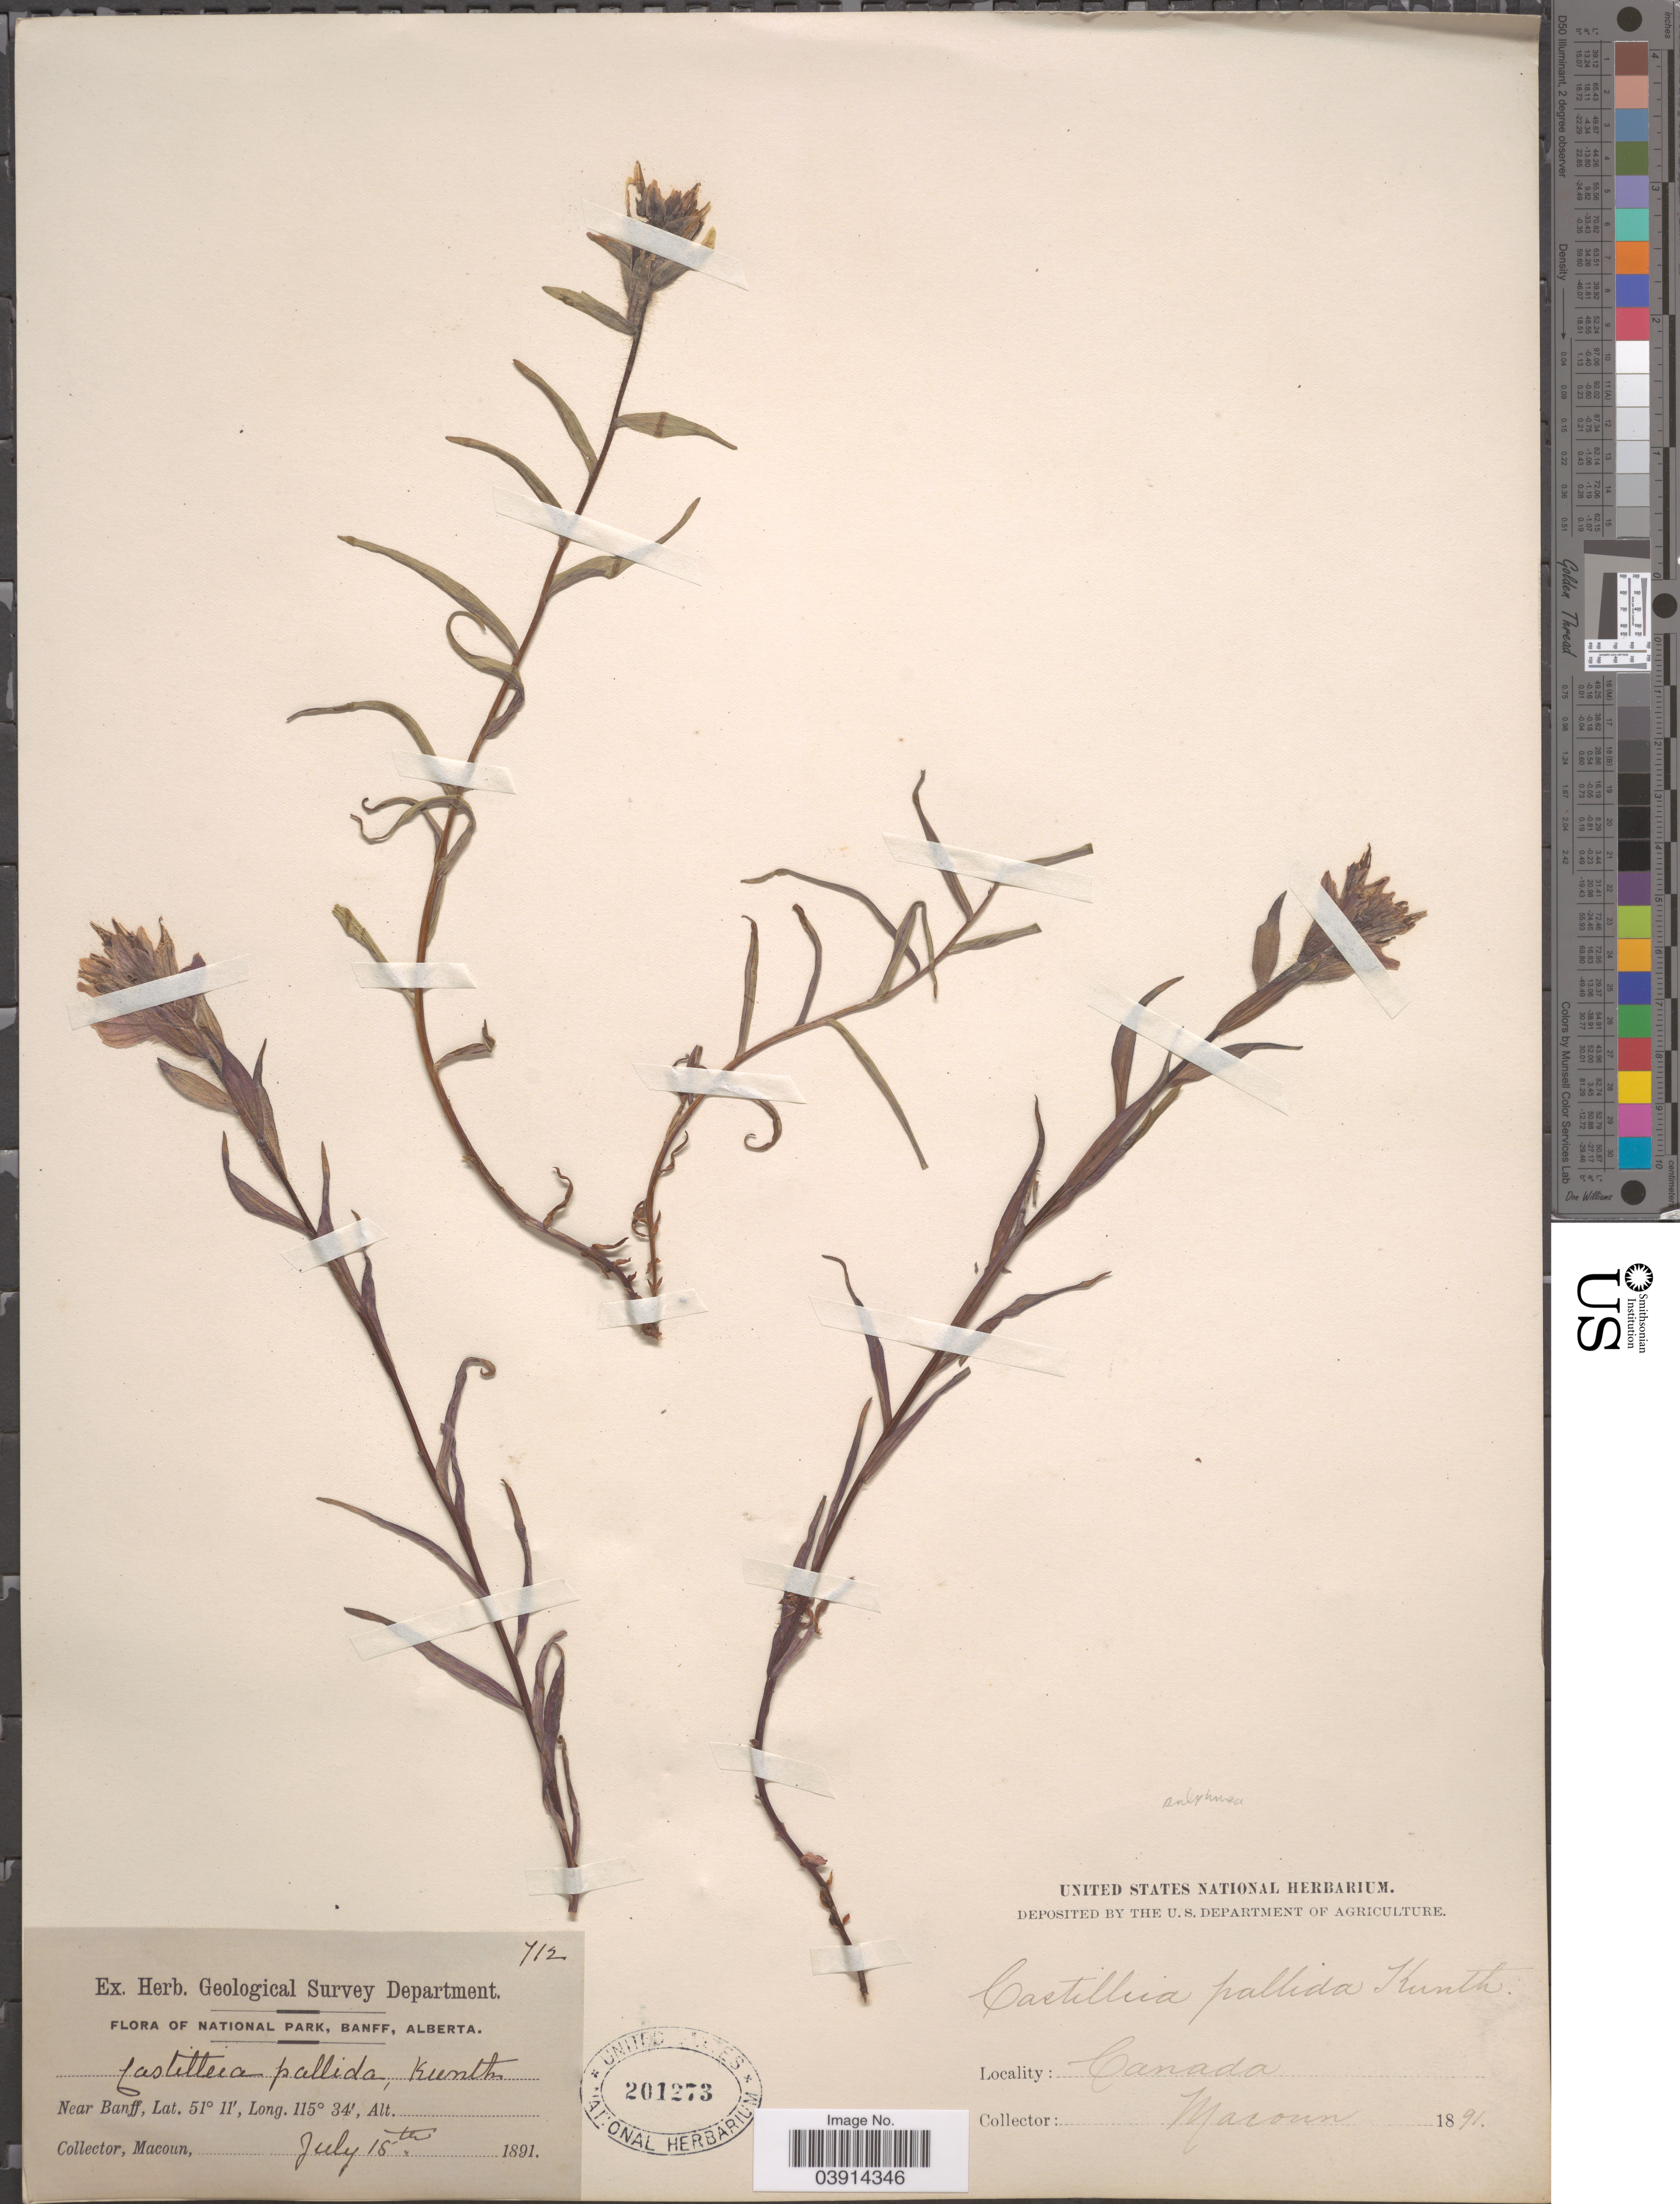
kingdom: Plantae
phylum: Tracheophyta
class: Magnoliopsida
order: Lamiales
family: Orobanchaceae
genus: Castilleja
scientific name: Castilleja sulphurea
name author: Rydb.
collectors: -- Macoun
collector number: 712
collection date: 1891-07-15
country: Canada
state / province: Alberta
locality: National Park, Banff. Near Banff.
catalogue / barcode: US 201273